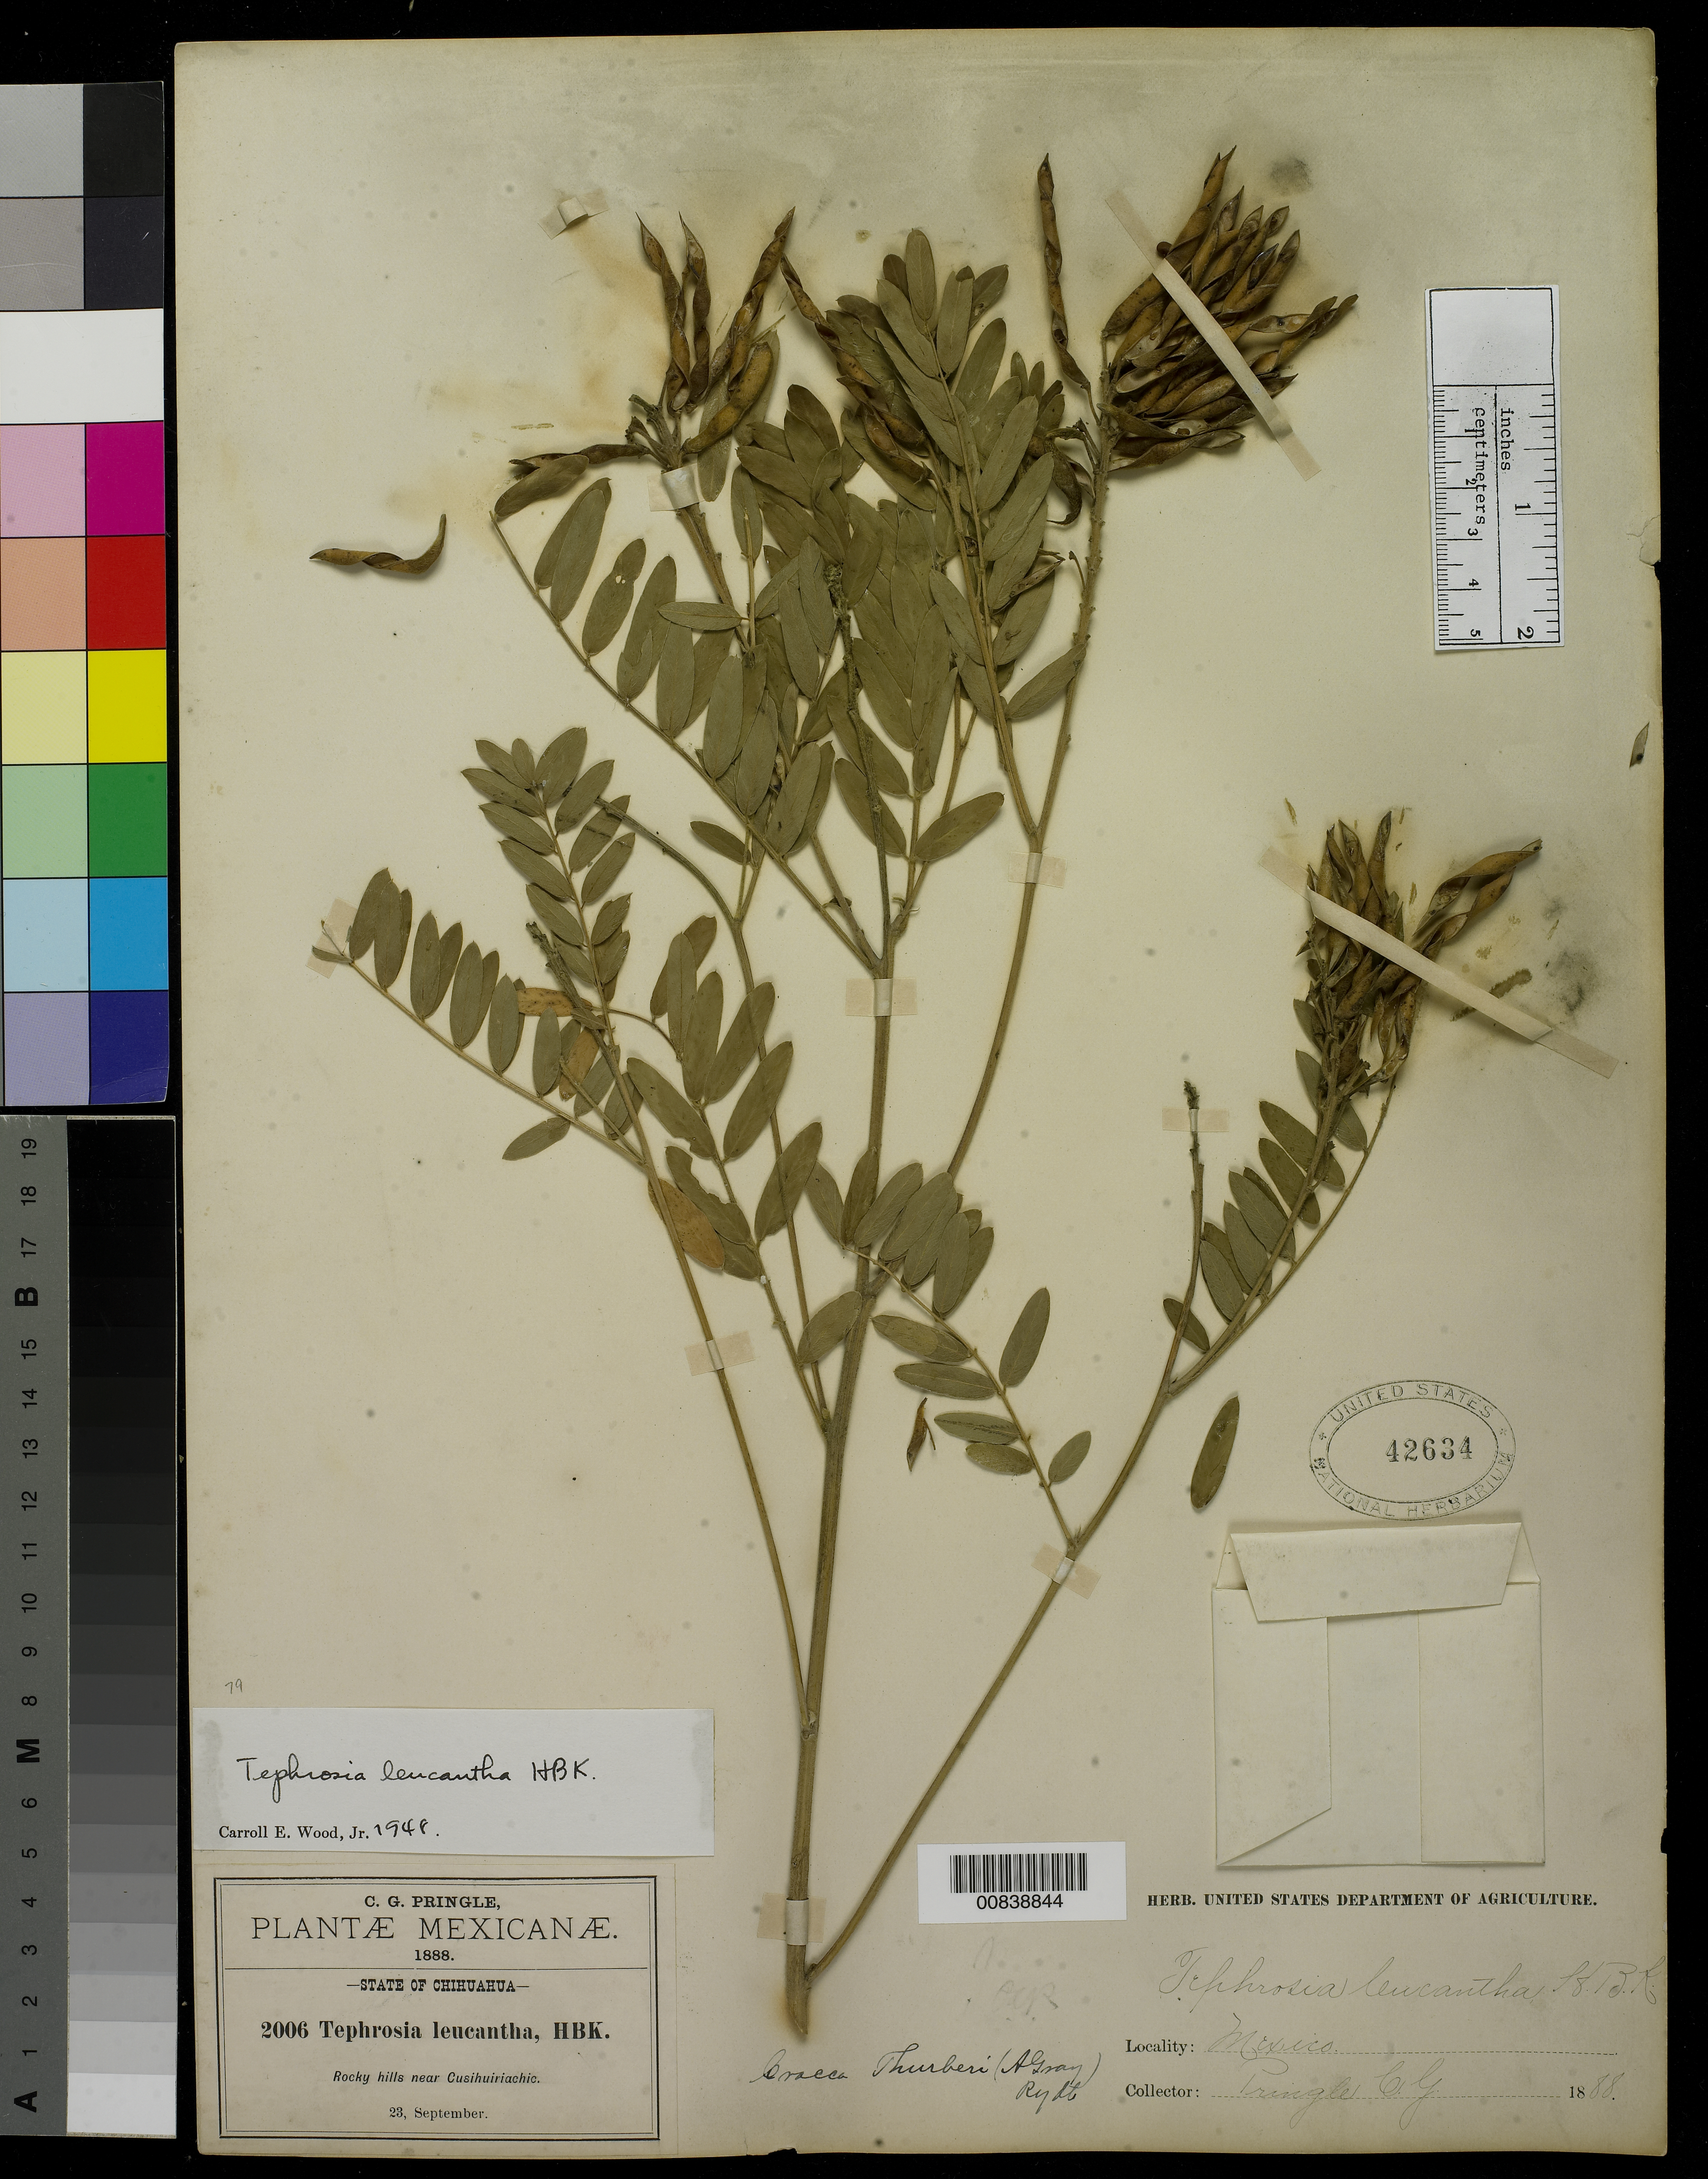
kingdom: Plantae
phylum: Tracheophyta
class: Magnoliopsida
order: Fabales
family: Fabaceae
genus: Tephrosia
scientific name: Tephrosia leucantha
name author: Kunth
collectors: C. G. Pringle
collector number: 2006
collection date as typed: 23 Sep 1888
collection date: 1888-09-23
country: Mexico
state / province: Chihuahua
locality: Rocky hills near Cusihuiriachic, Chihuahua.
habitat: Rocky hills.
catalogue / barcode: US 42634